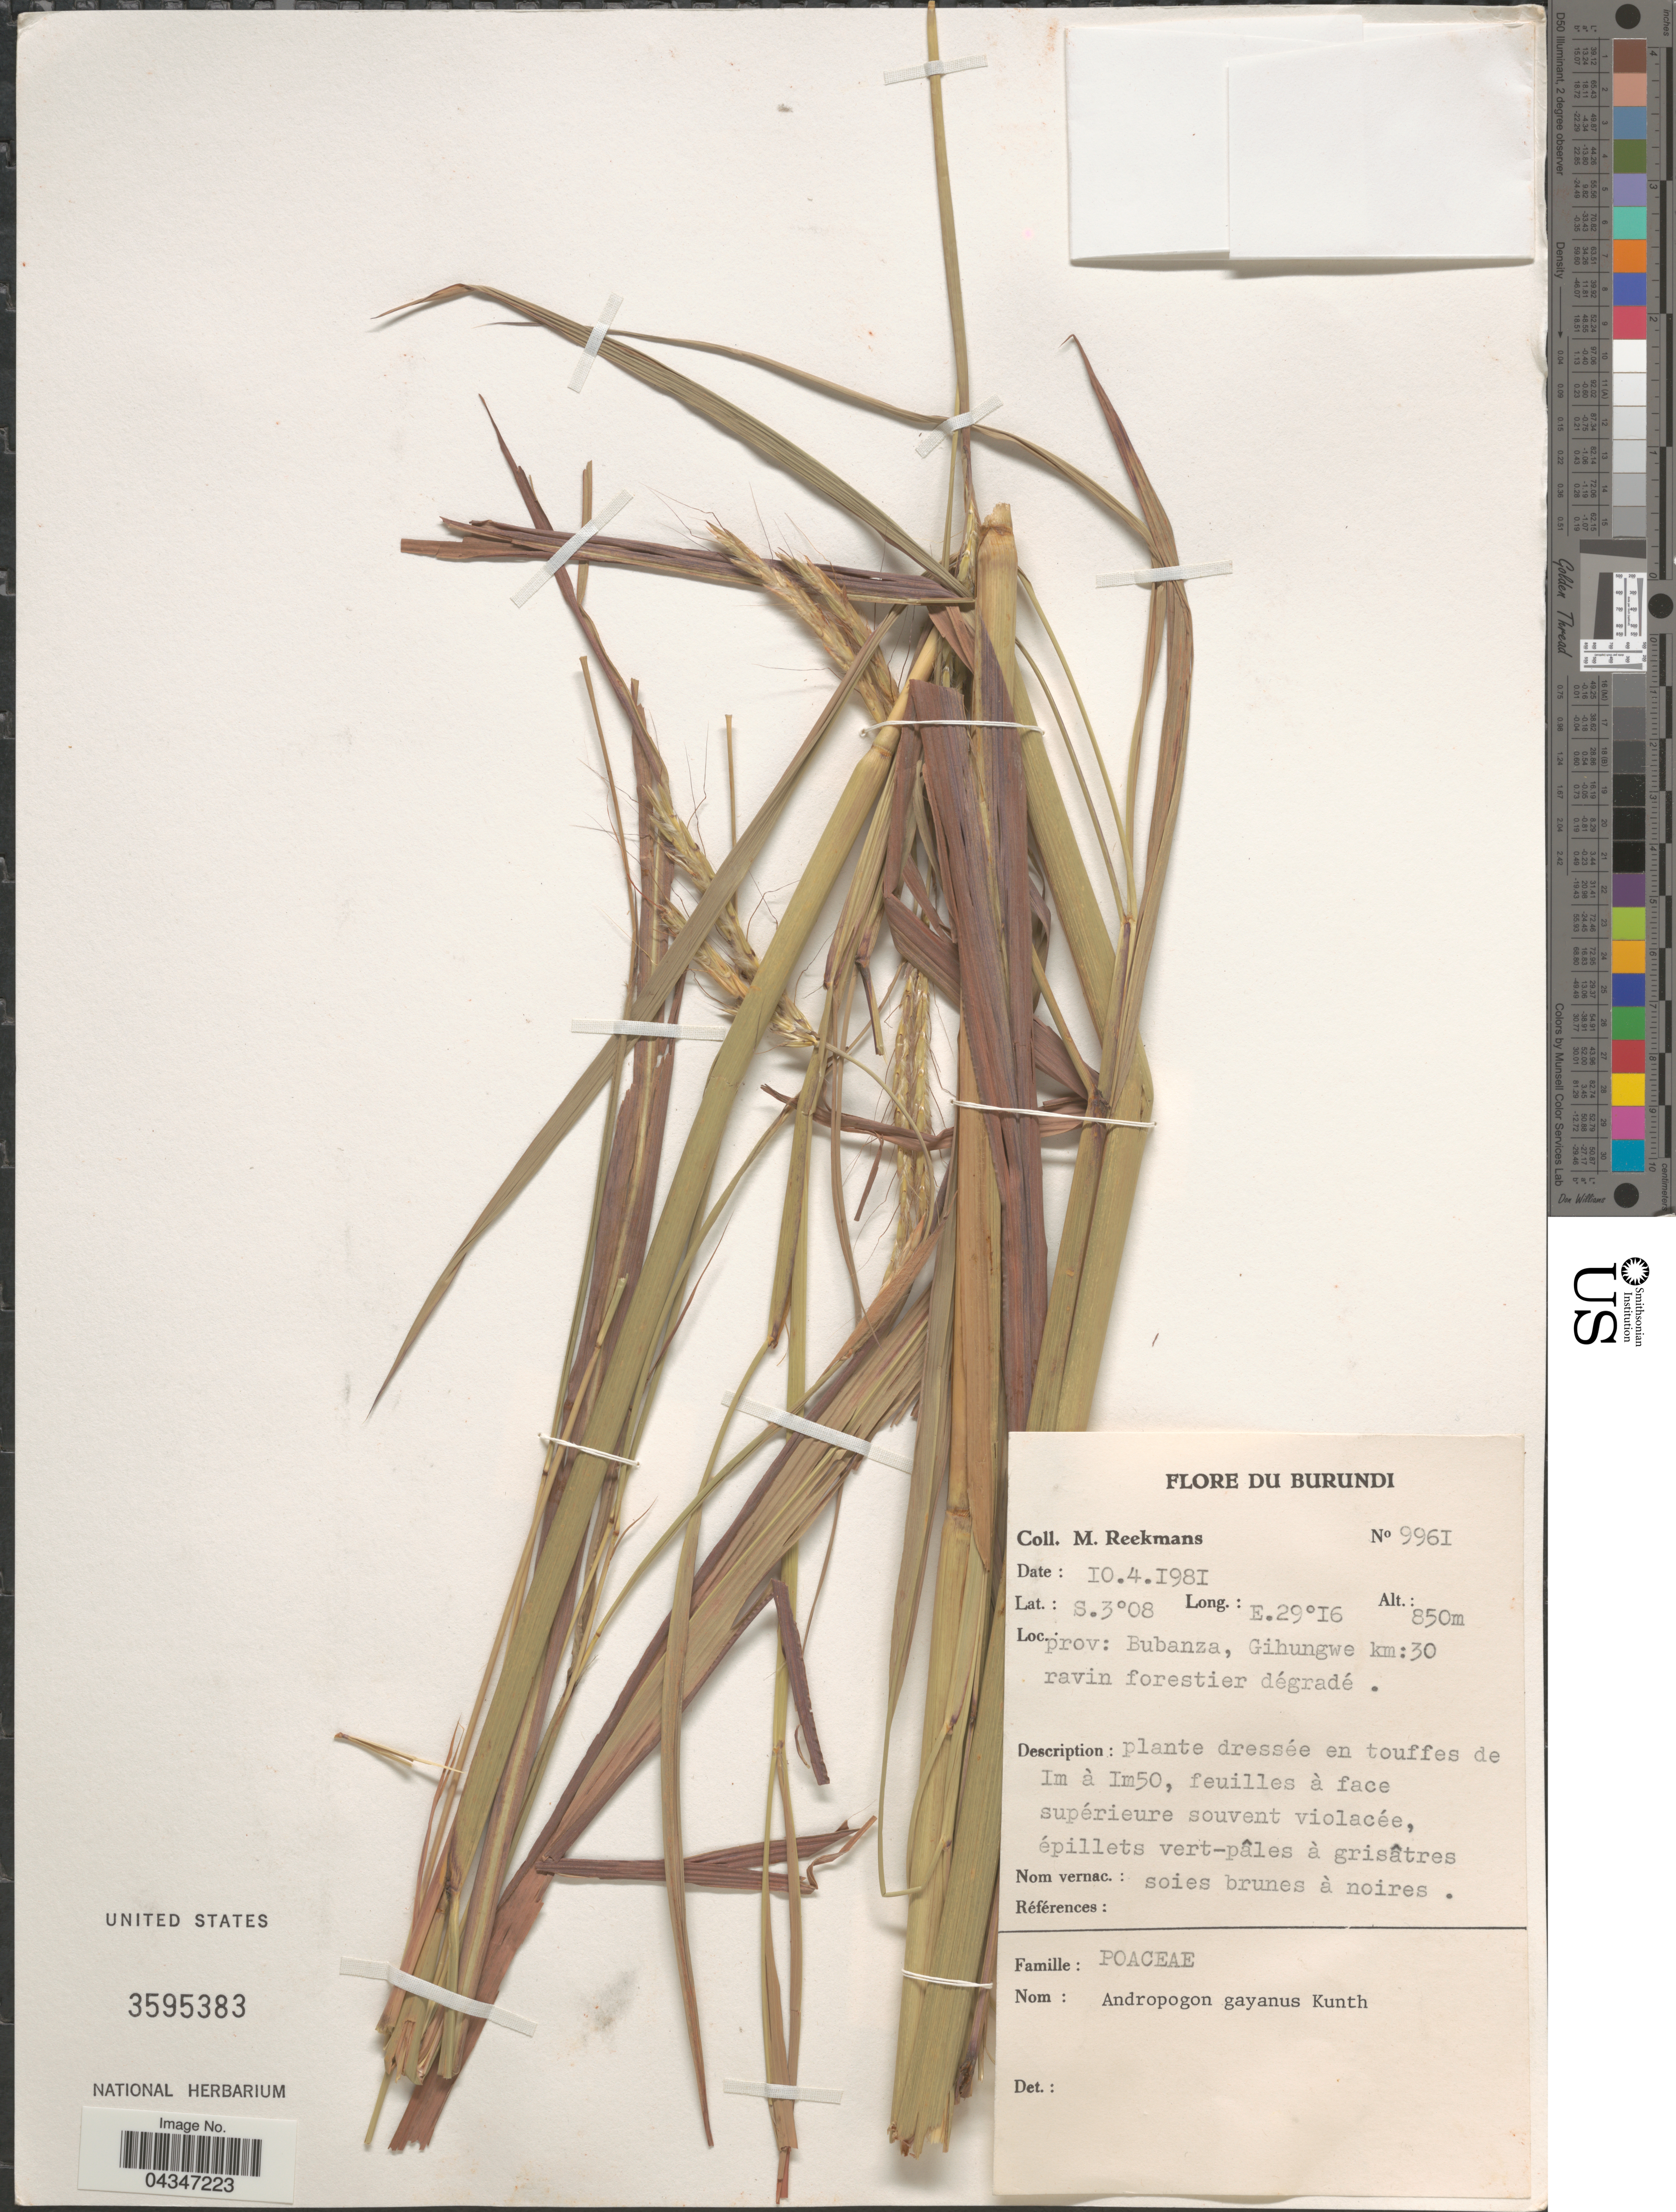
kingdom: Plantae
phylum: Tracheophyta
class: Liliopsida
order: Poales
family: Poaceae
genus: Andropogon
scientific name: Andropogon gayanus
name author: Kunth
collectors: M. Reekmans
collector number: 9961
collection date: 1981-04-10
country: Burundi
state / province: Bubanza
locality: Gihungwe km: 30 ravin forestier dégradé.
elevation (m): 850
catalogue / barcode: US 3595383